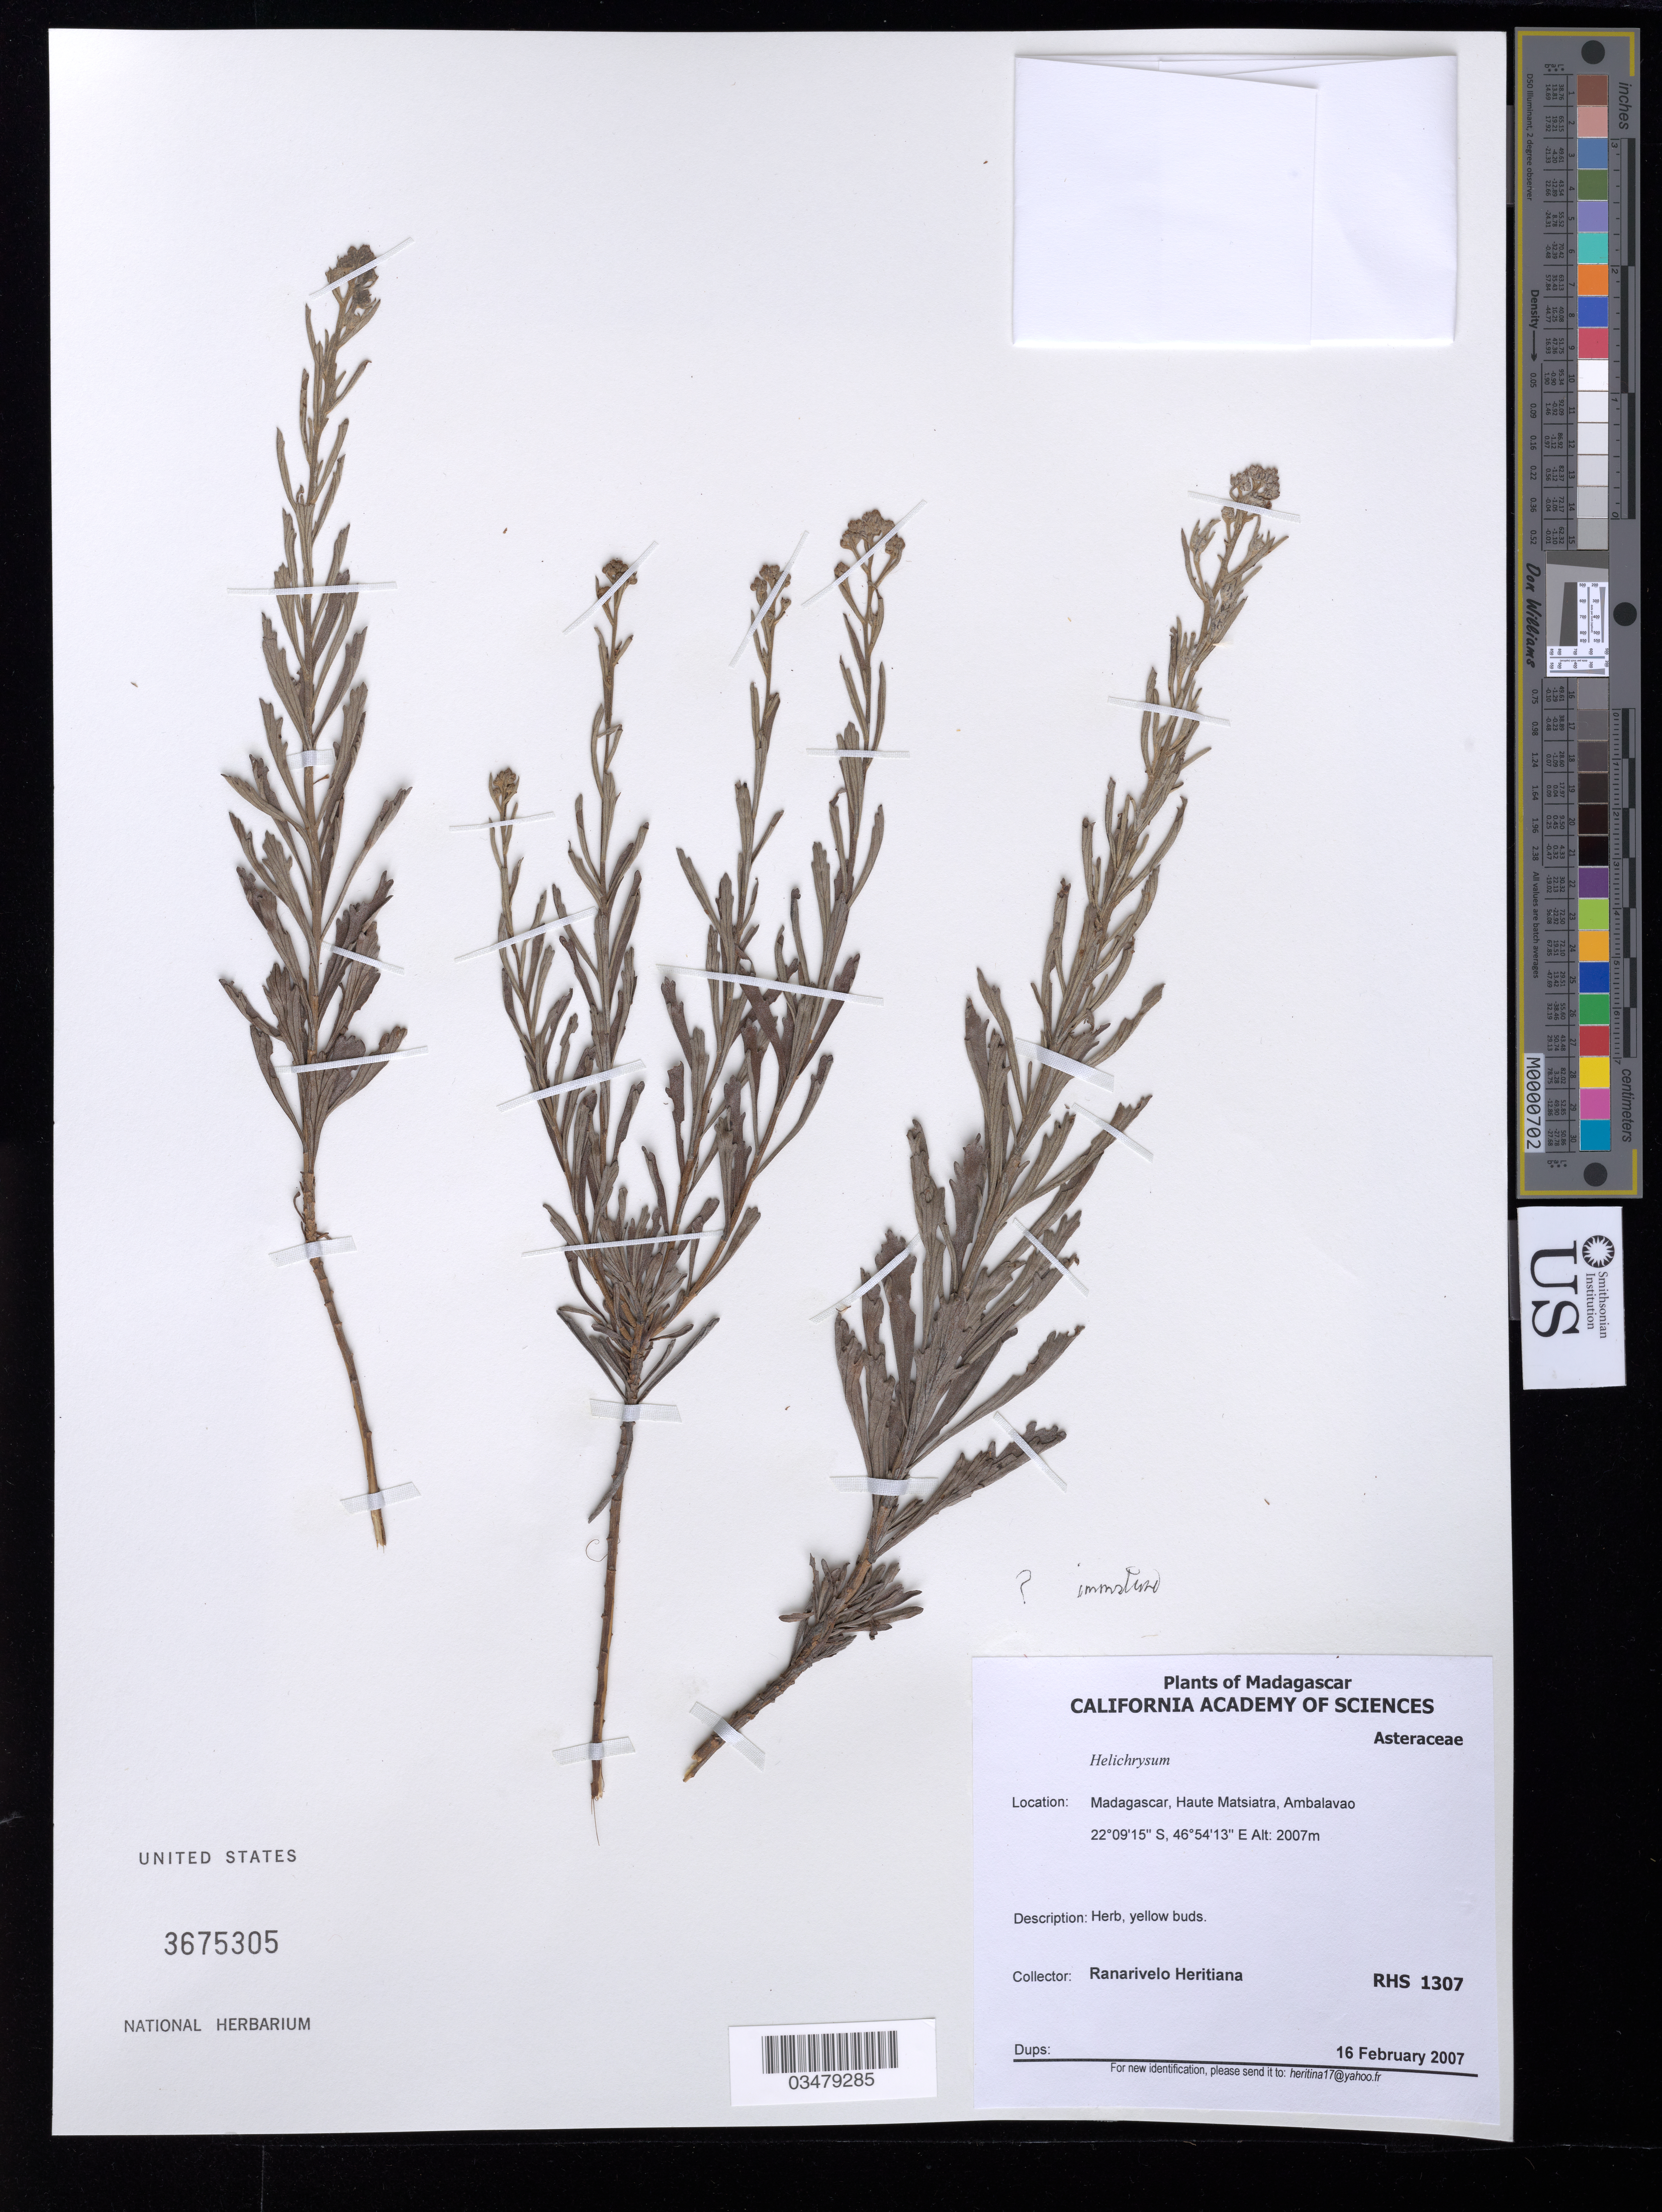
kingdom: Plantae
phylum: Tracheophyta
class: Magnoliopsida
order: Asterales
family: Asteraceae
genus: Helichrysum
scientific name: Helichrysum sp.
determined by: Robinson, Harold E., (US)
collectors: R. Heritiana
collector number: RHS 1307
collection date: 2007-02-16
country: Madagascar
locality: Haute Matsiatra, Ambalavao.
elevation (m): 2007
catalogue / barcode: US 3675305